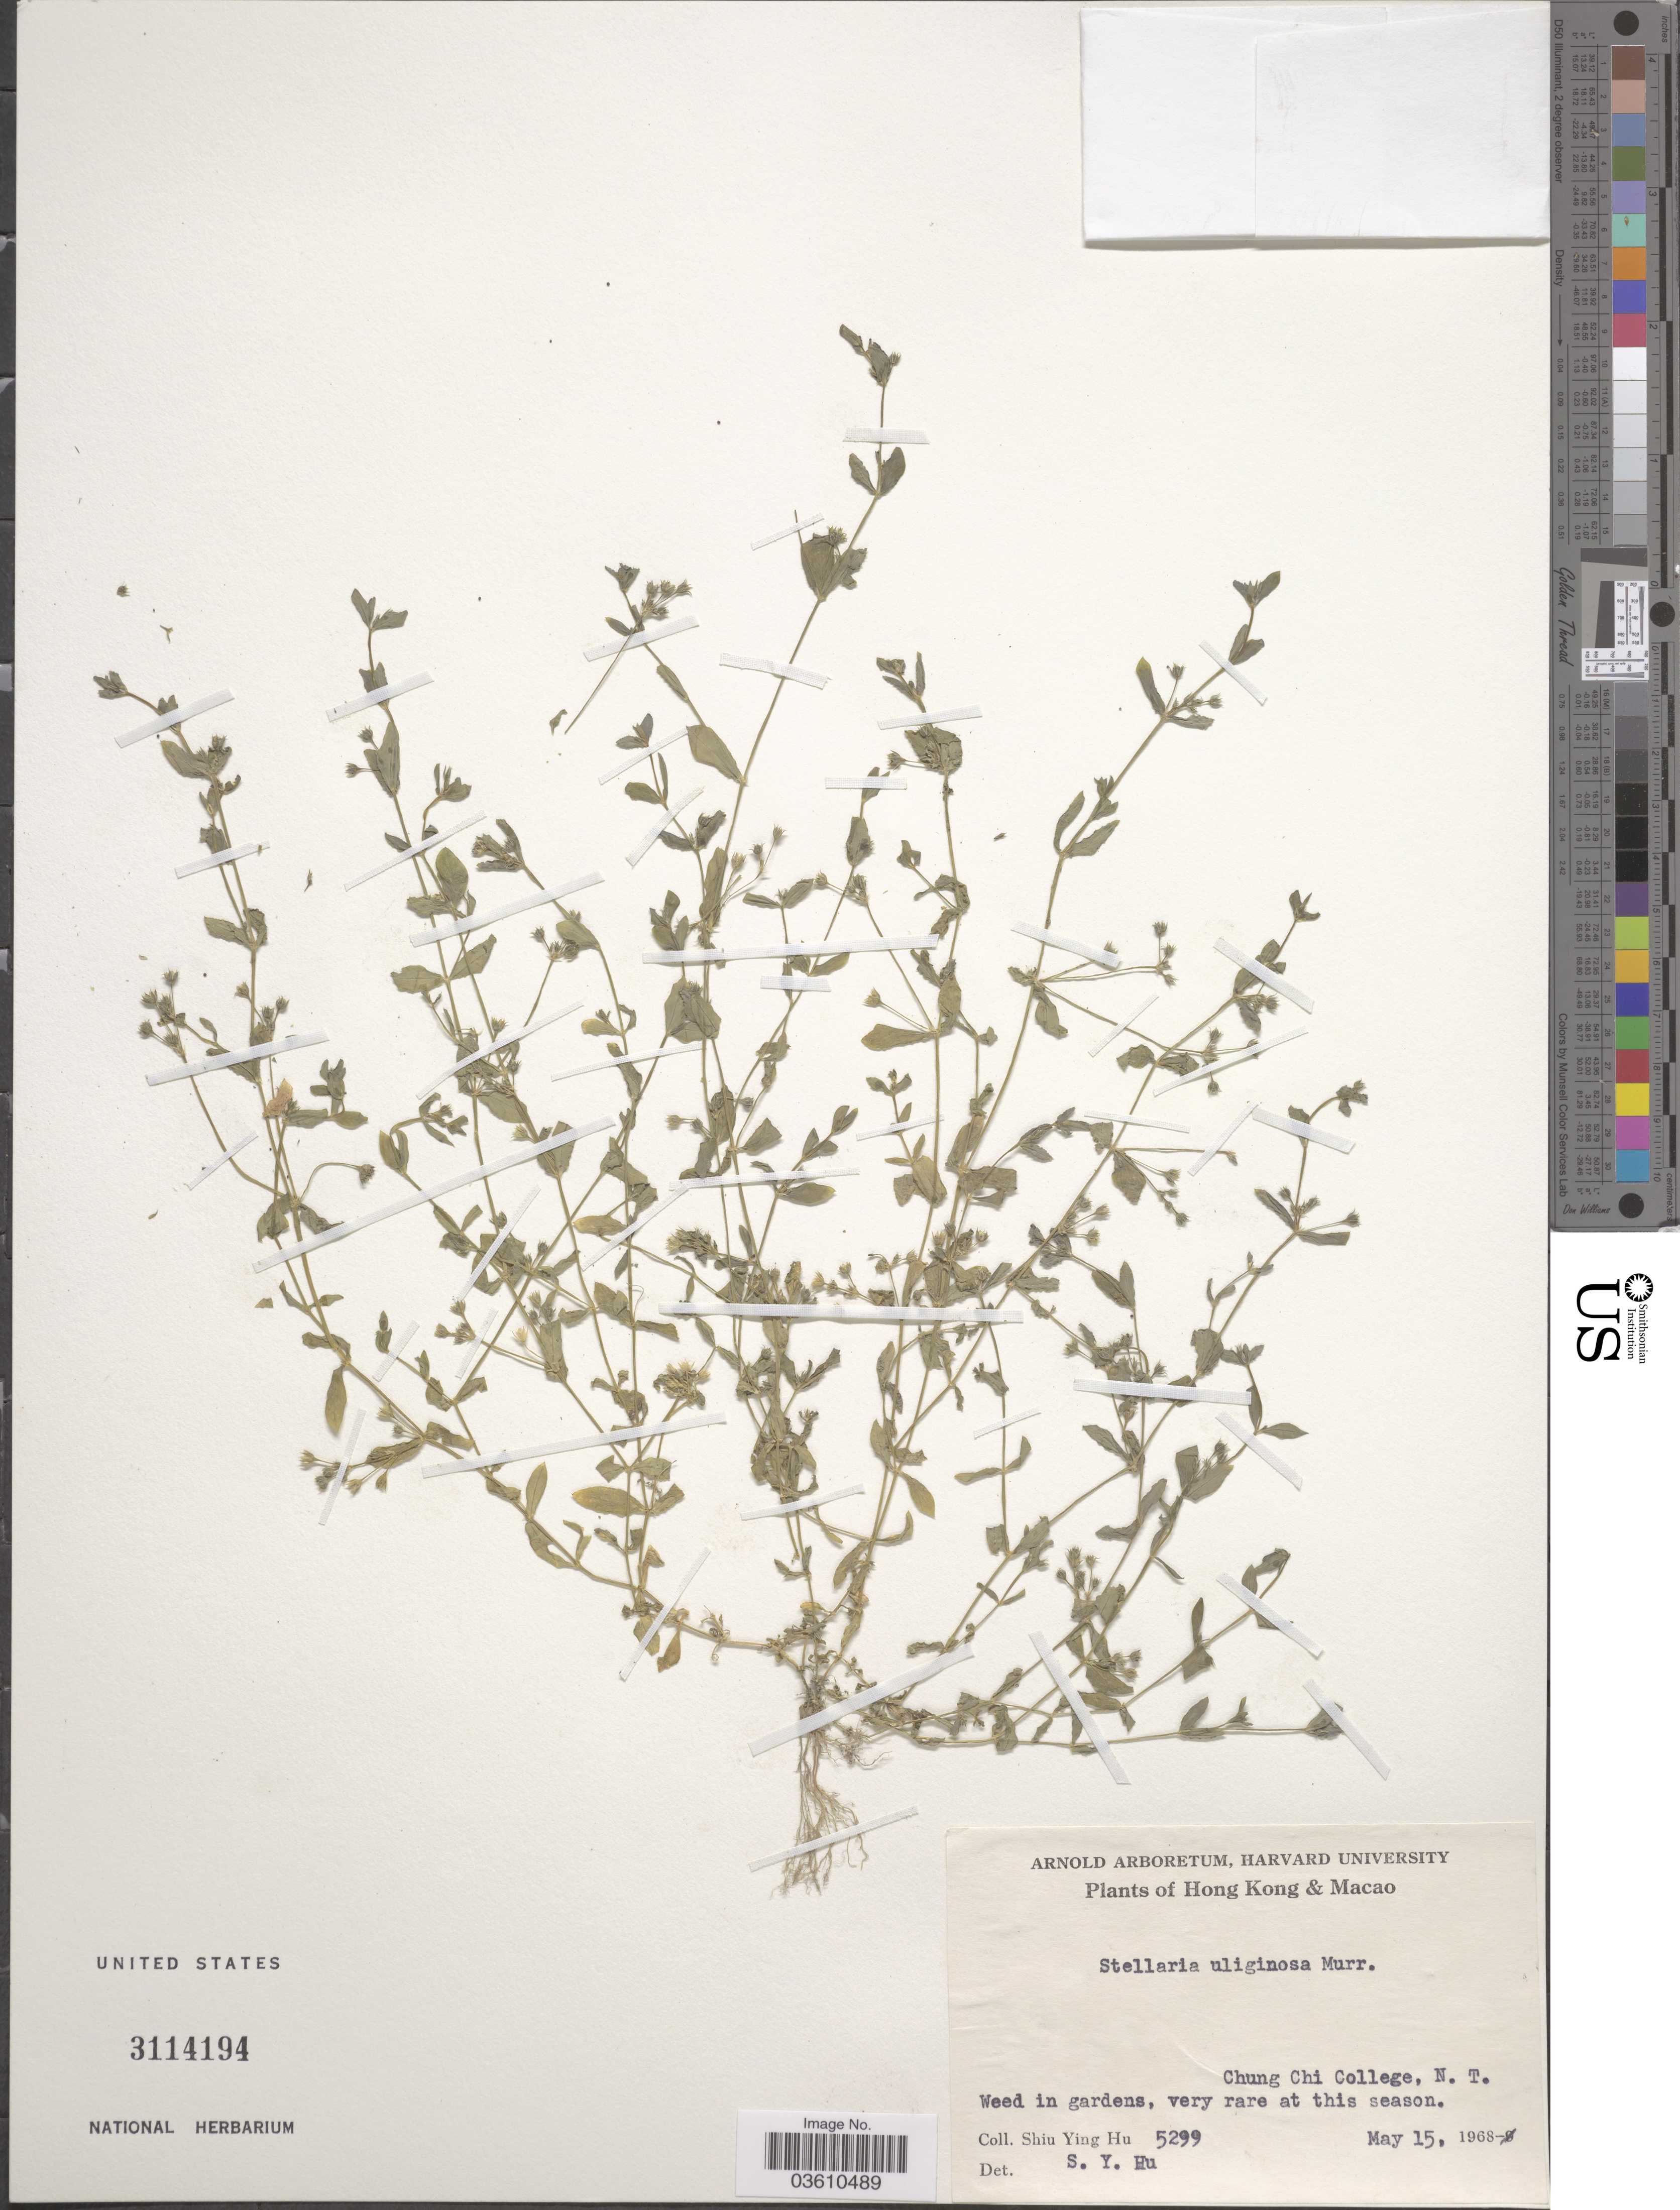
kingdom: Plantae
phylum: Tracheophyta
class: Magnoliopsida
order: Caryophyllales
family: Caryophyllaceae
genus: Stellaria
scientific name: Stellaria uliginosa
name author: Murray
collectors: S. Y. Hu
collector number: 5299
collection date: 1968-05-15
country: China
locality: Hong Kong & Macao. Chung Chi College, N. T.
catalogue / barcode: US 3114194